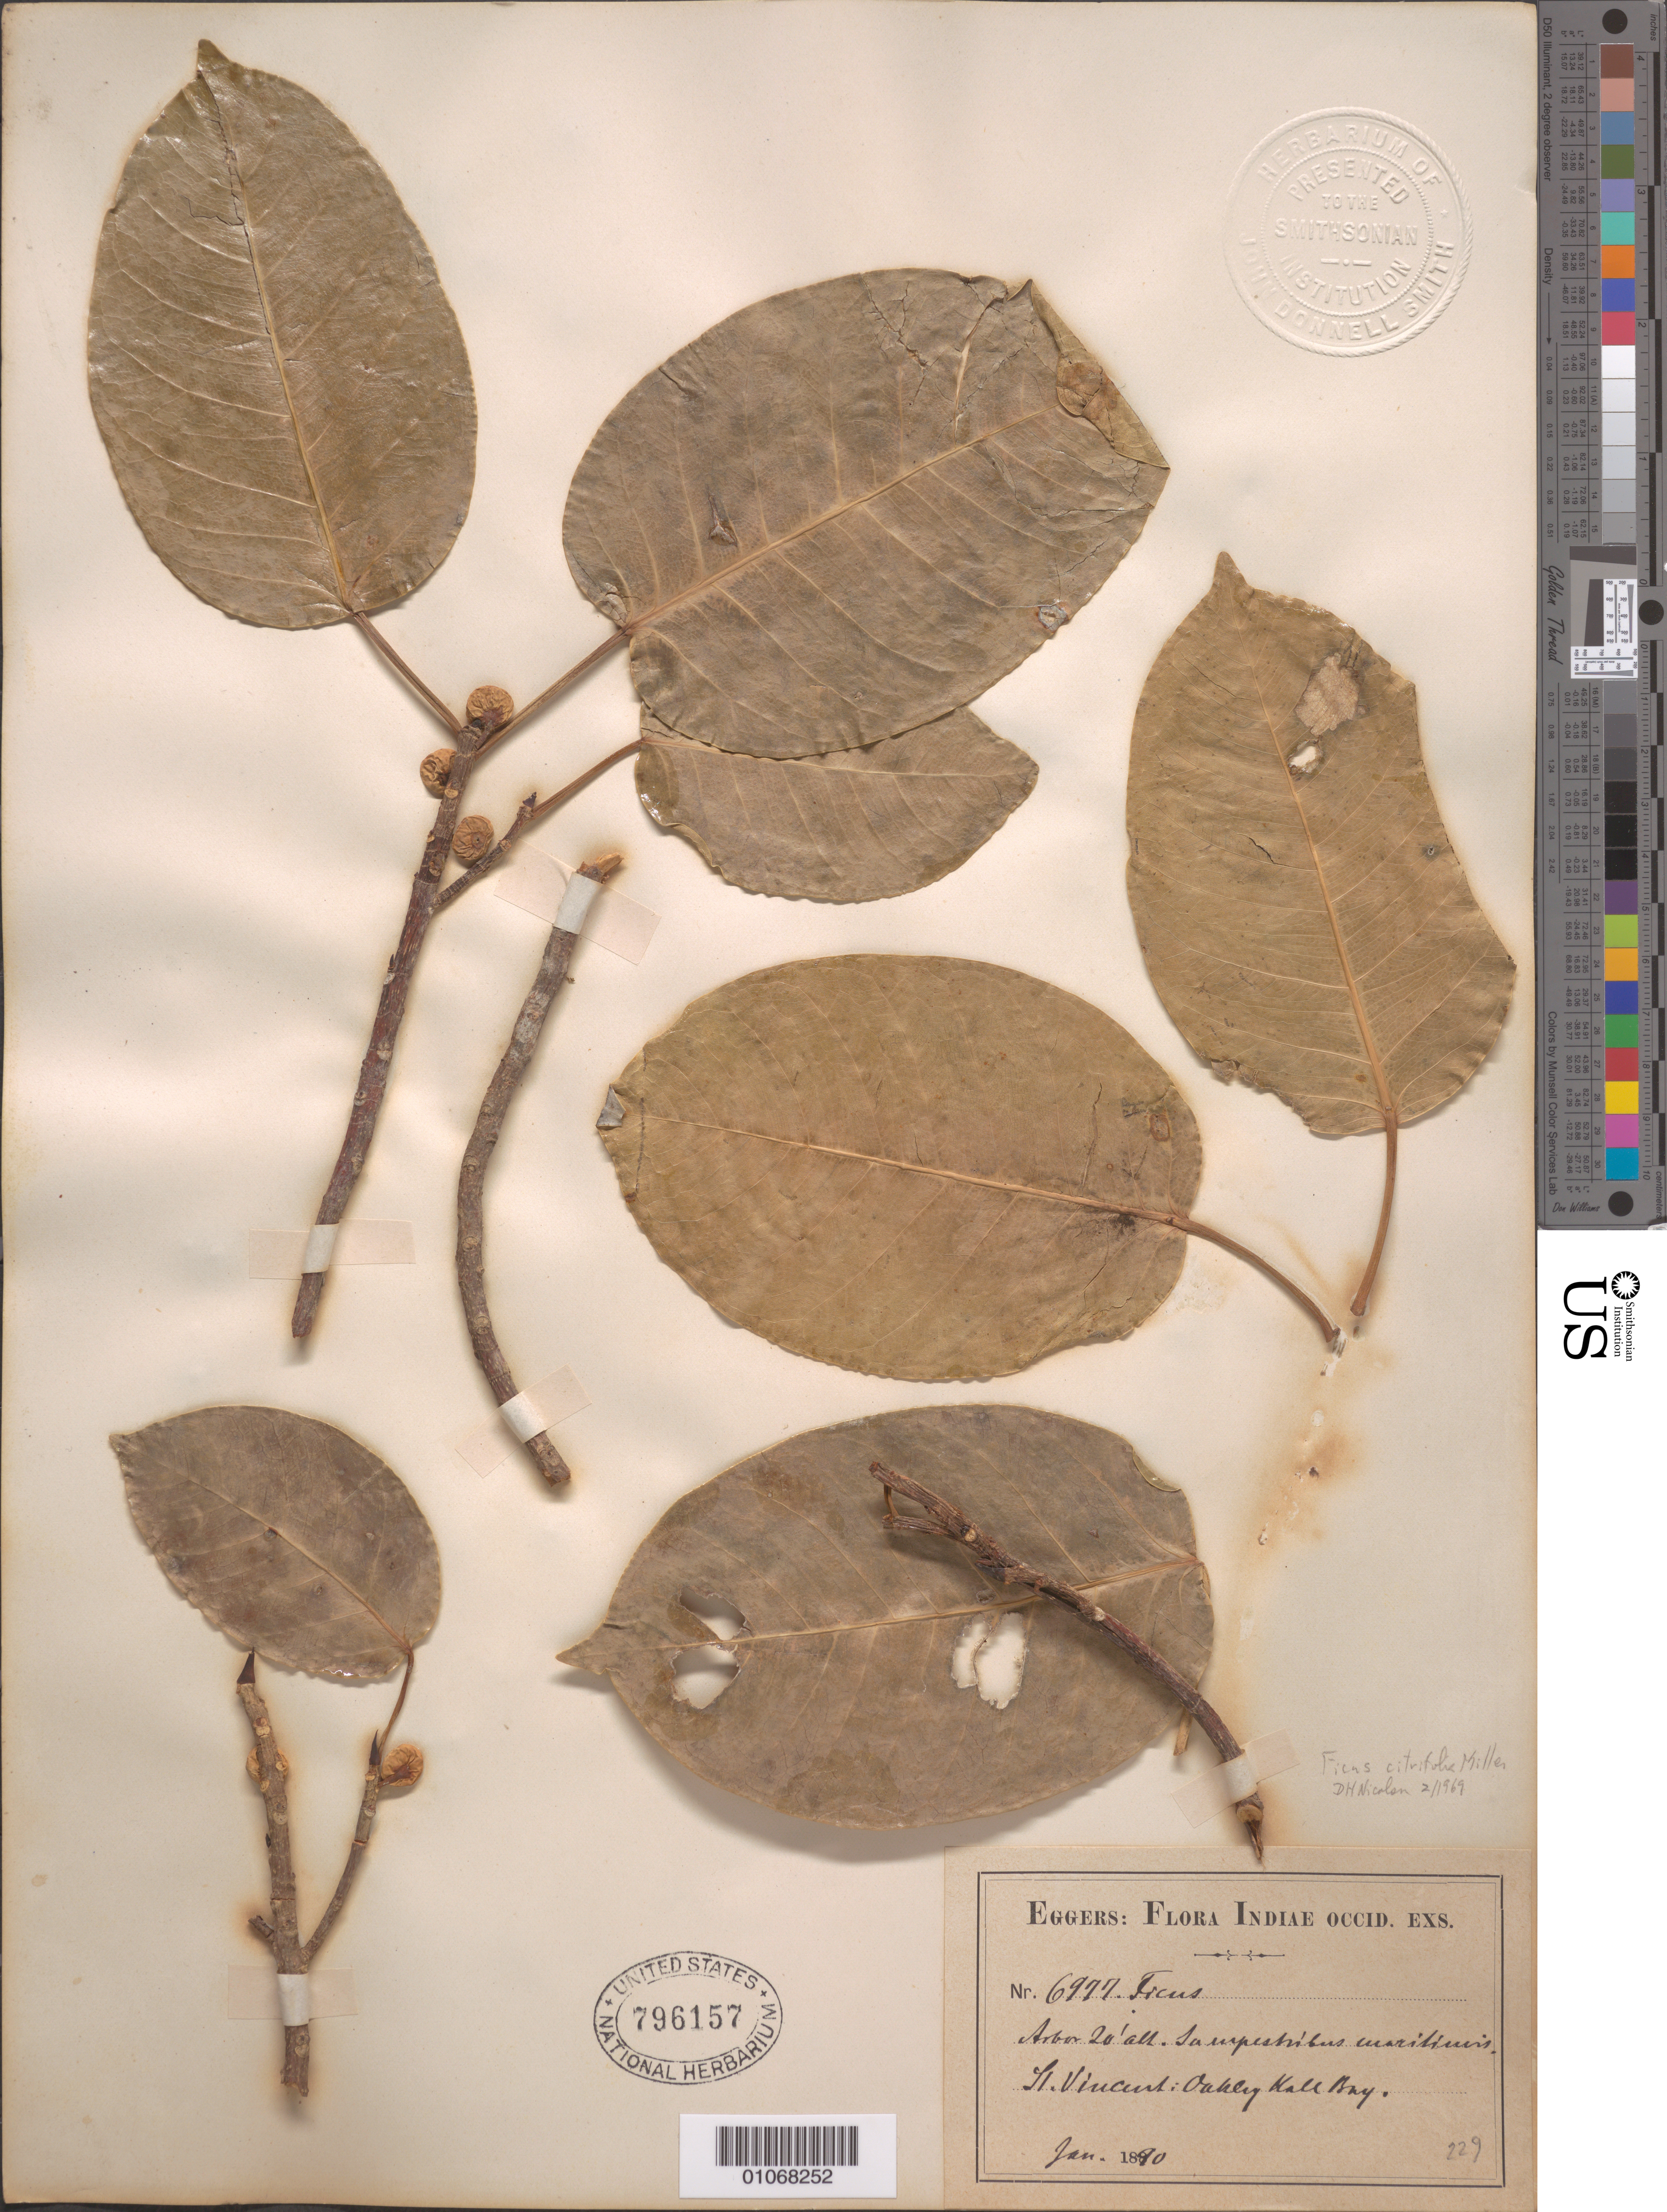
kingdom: Plantae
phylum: Tracheophyta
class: Magnoliopsida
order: Rosales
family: Moraceae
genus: Ficus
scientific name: Ficus citrifolia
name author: Mill.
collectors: H. F. A. von Eggers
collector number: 6977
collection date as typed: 01 Jan 1890 to 31 Dec 1890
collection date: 1890-01-01/1890-12-31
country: St. Vincent - Grenadines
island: St. Vincent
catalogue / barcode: US 796157